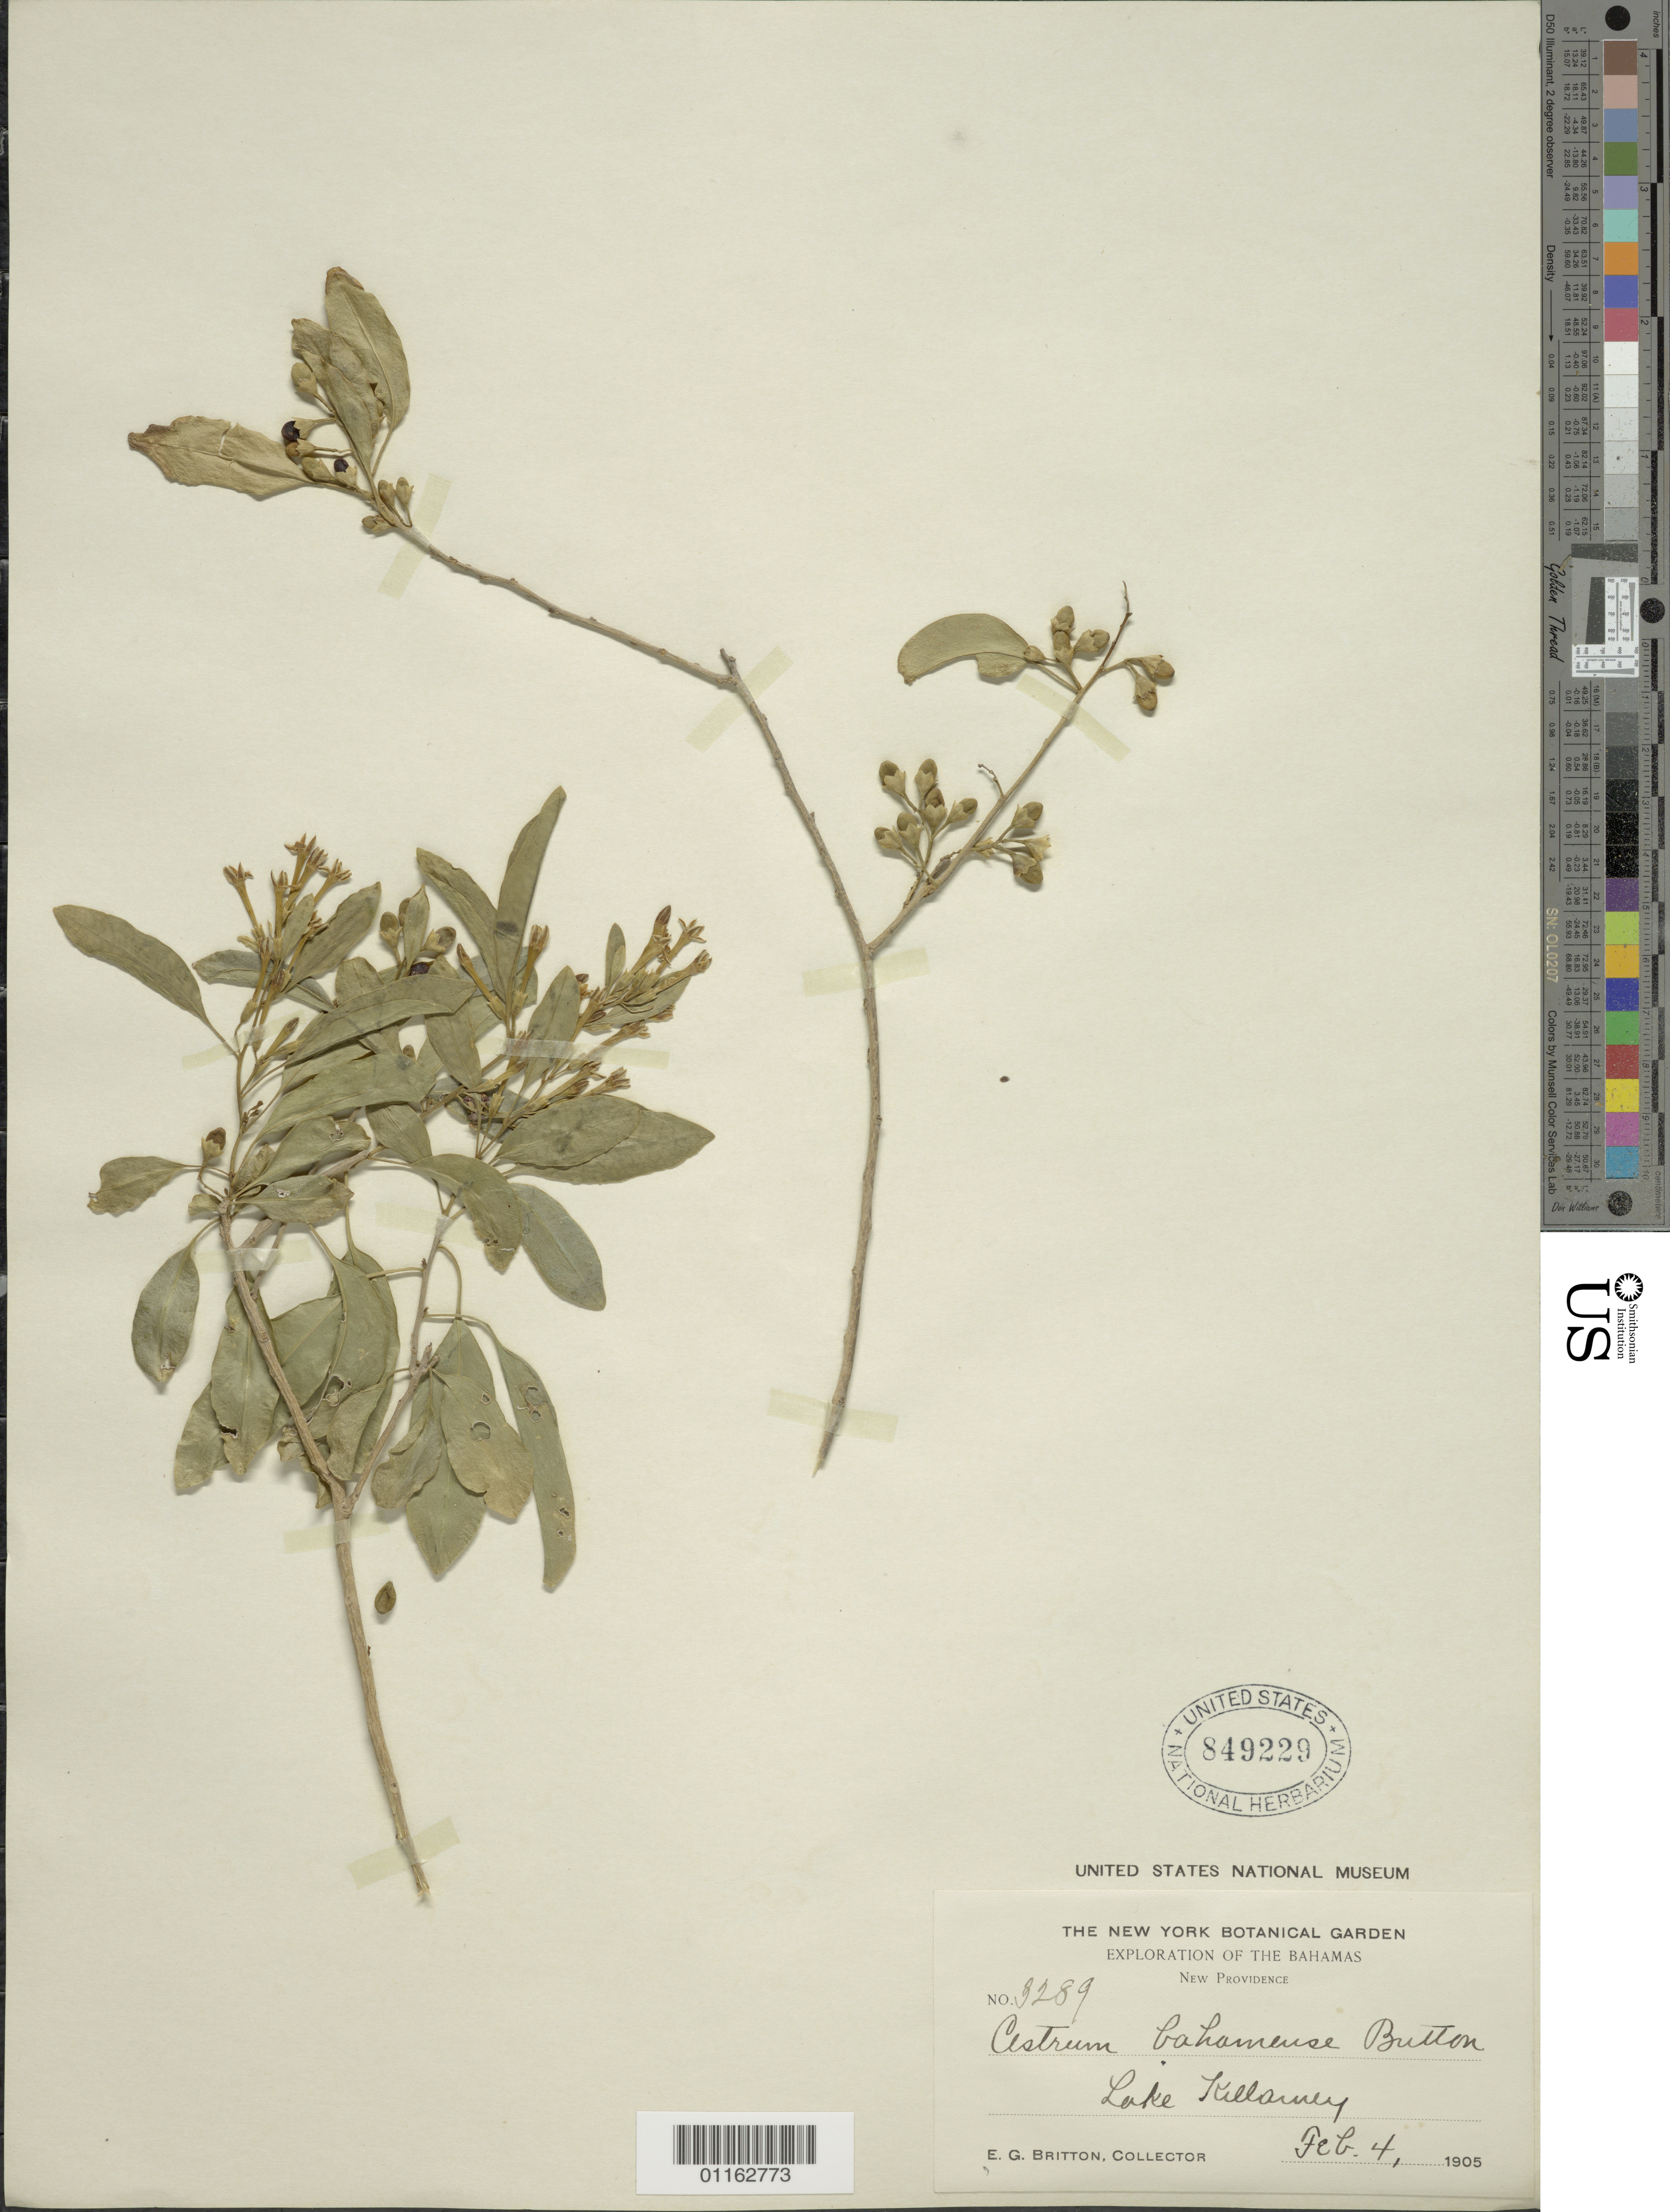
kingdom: Plantae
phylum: Tracheophyta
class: Magnoliopsida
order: Solanales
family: Solanaceae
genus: Cestrum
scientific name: Cestrum bahamense var. bahamense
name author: Britton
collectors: E. G. Britton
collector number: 3289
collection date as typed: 04 Feb 1905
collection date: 1905-02-04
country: Bahamas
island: New Providence I.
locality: Lake Killarney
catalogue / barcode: US 849229